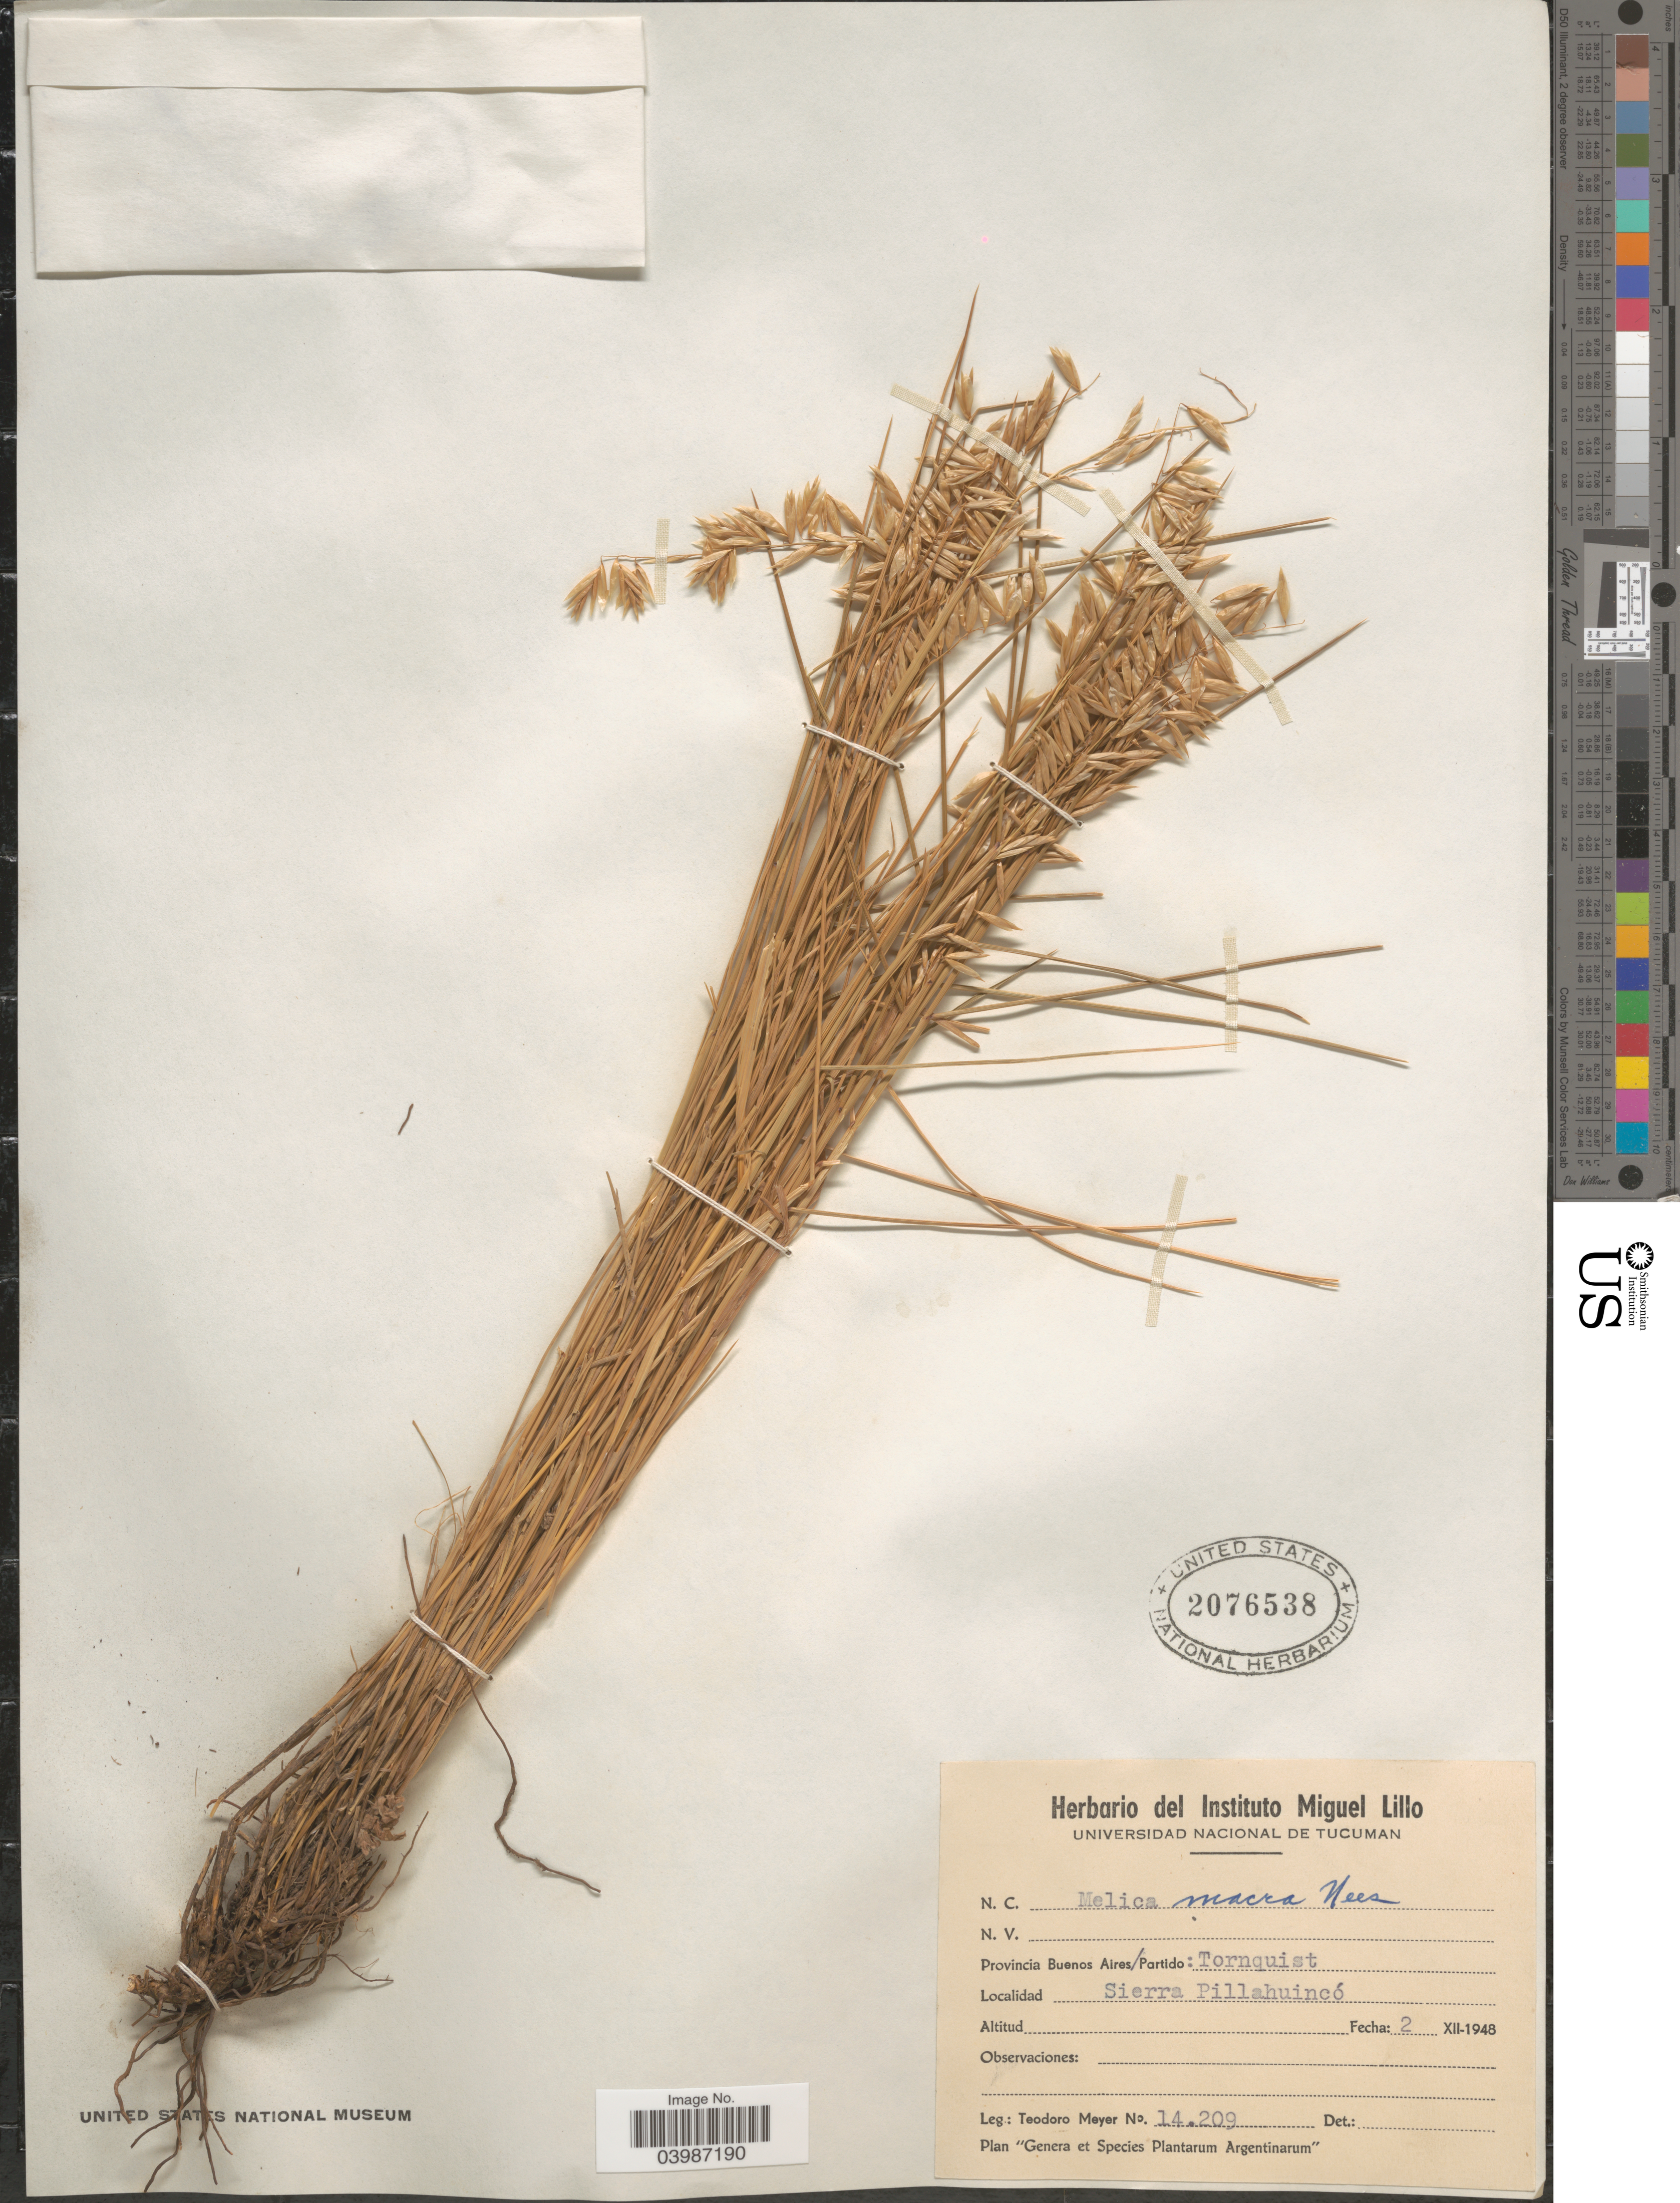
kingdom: Plantae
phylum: Tracheophyta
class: Liliopsida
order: Poales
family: Poaceae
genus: Melica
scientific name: Melica macra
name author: Nees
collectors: T. Meyer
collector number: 14209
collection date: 1948-12-02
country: Argentina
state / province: Buenos Aires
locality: Partido: Tornquist. Sierra Pillahuincó.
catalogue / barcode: US 2076538